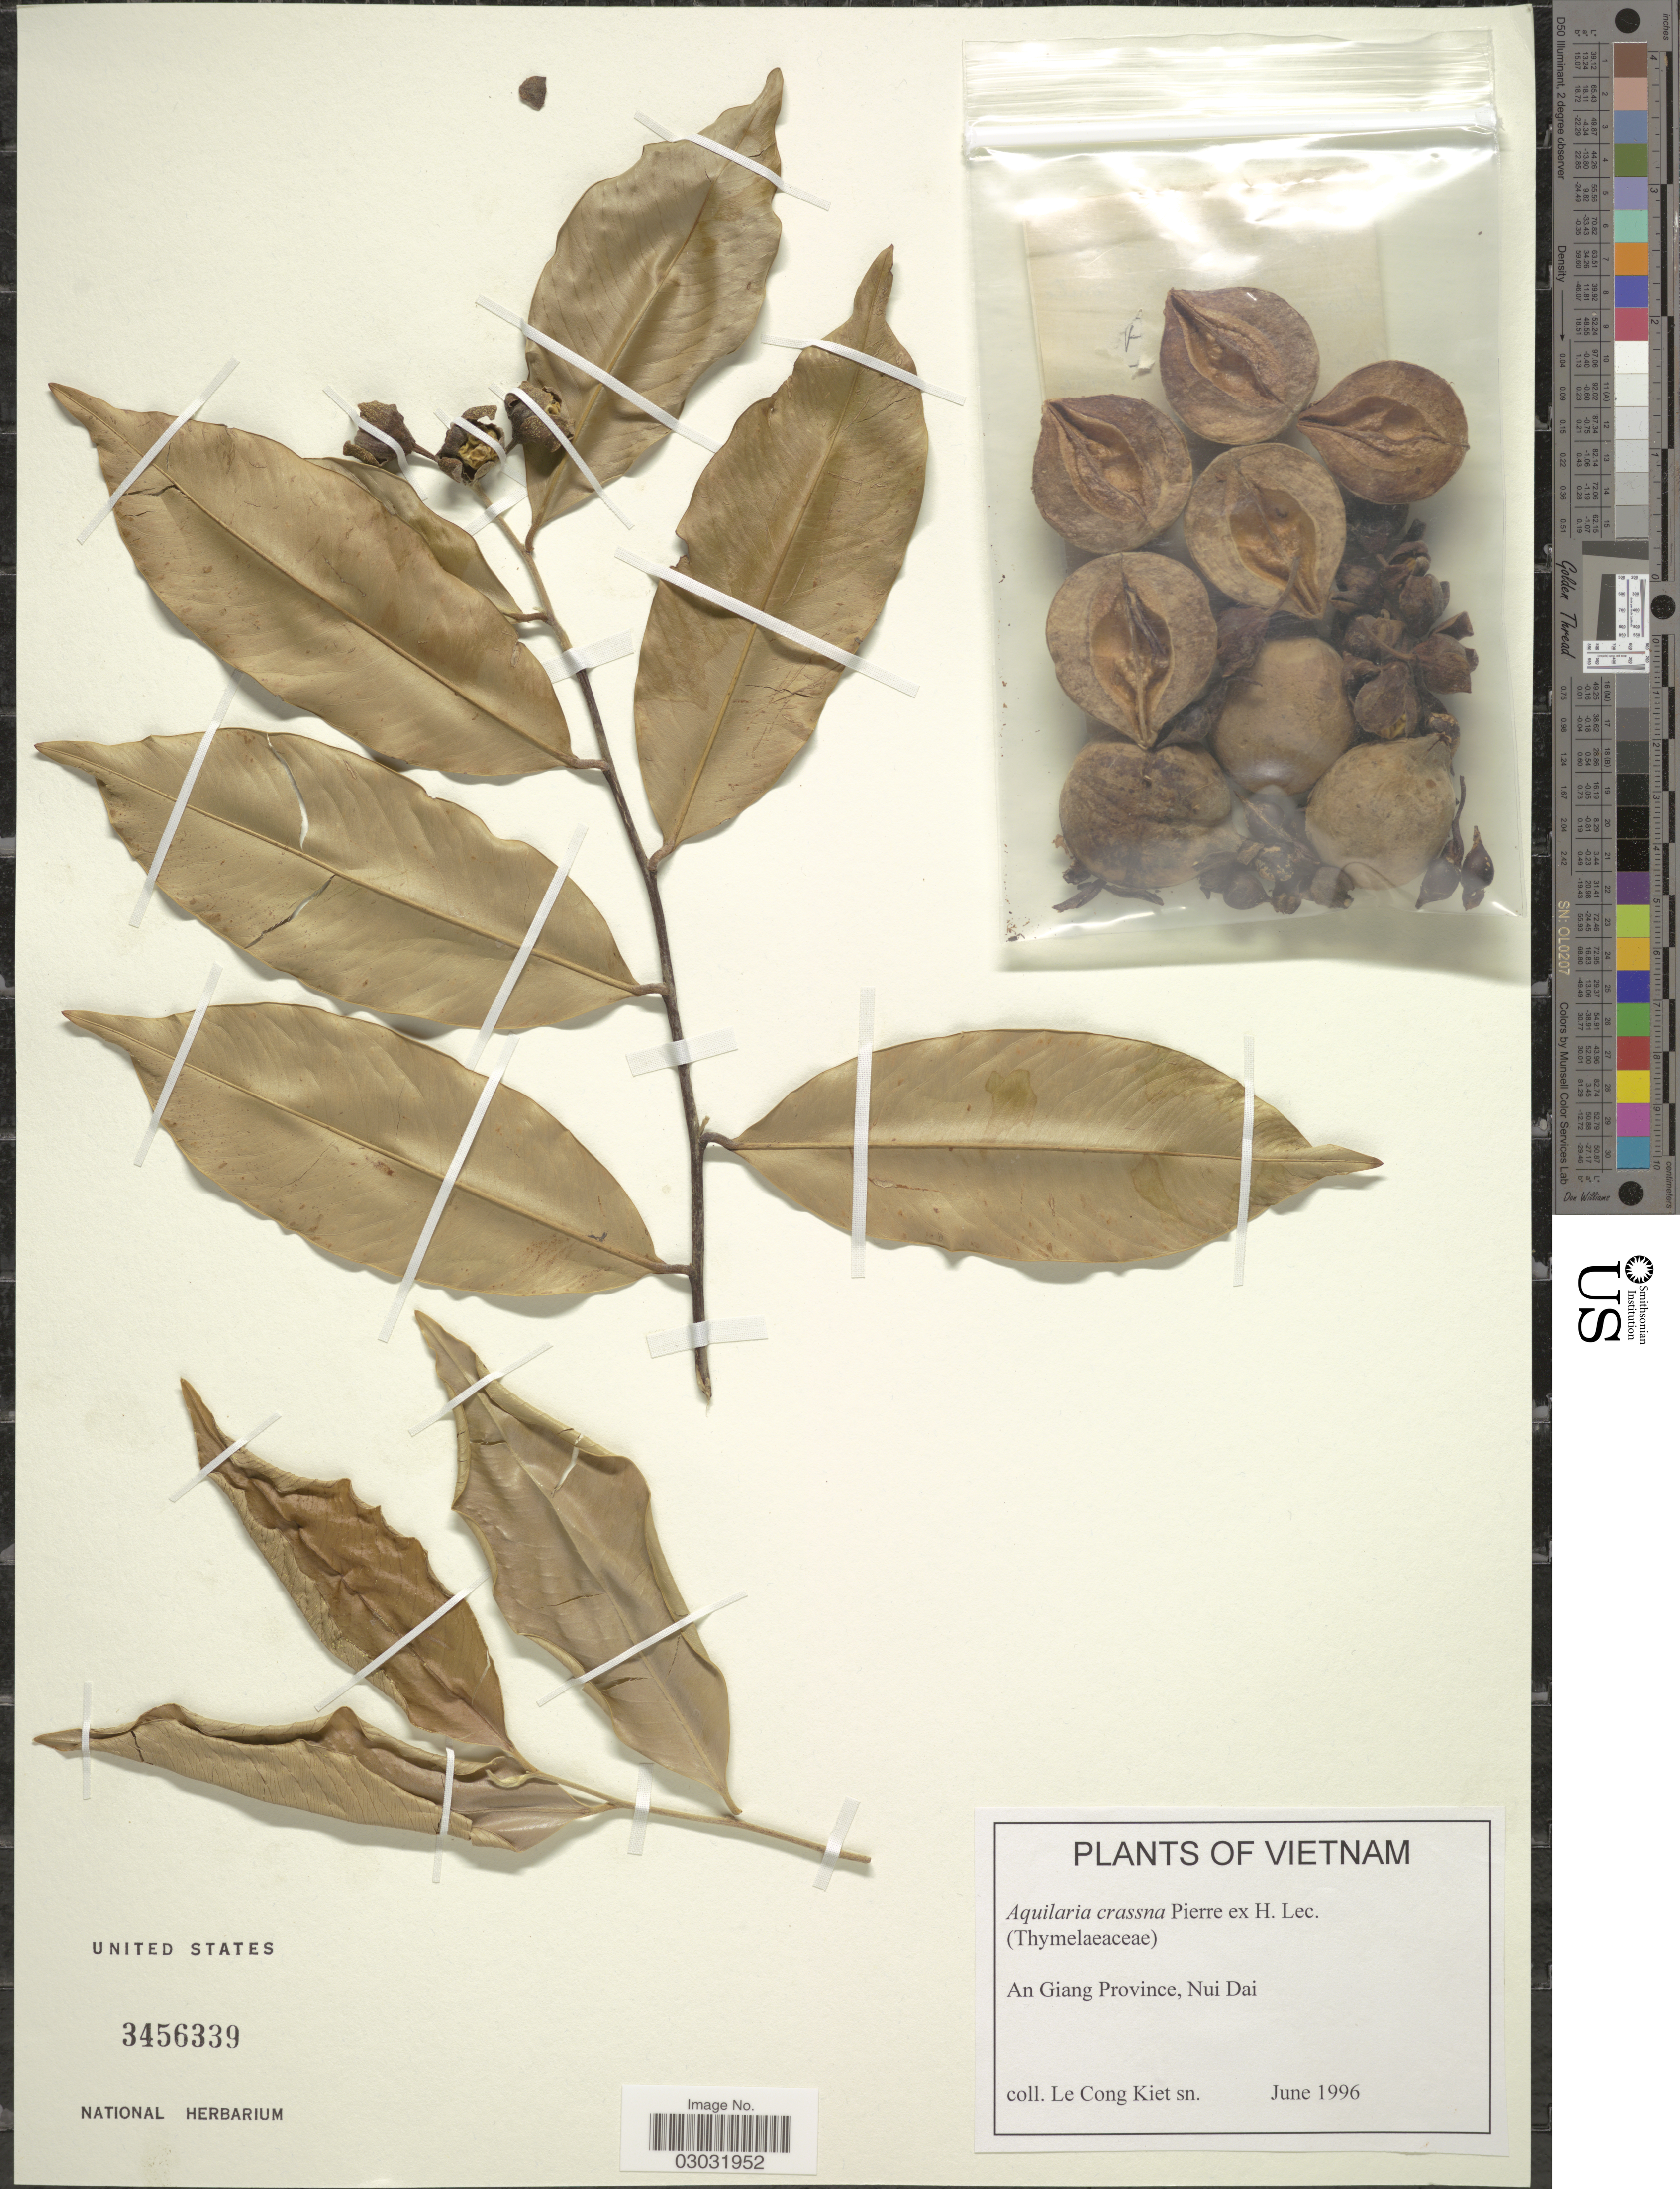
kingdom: Plantae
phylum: Tracheophyta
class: Magnoliopsida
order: Malvales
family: Thymelaeaceae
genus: Aquilaria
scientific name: Aquilaria crassna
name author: Pierre ex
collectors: Le Cong Kiet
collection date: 1996-06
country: Vietnam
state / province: An Giang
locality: Nui Dai.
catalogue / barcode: US 3456339